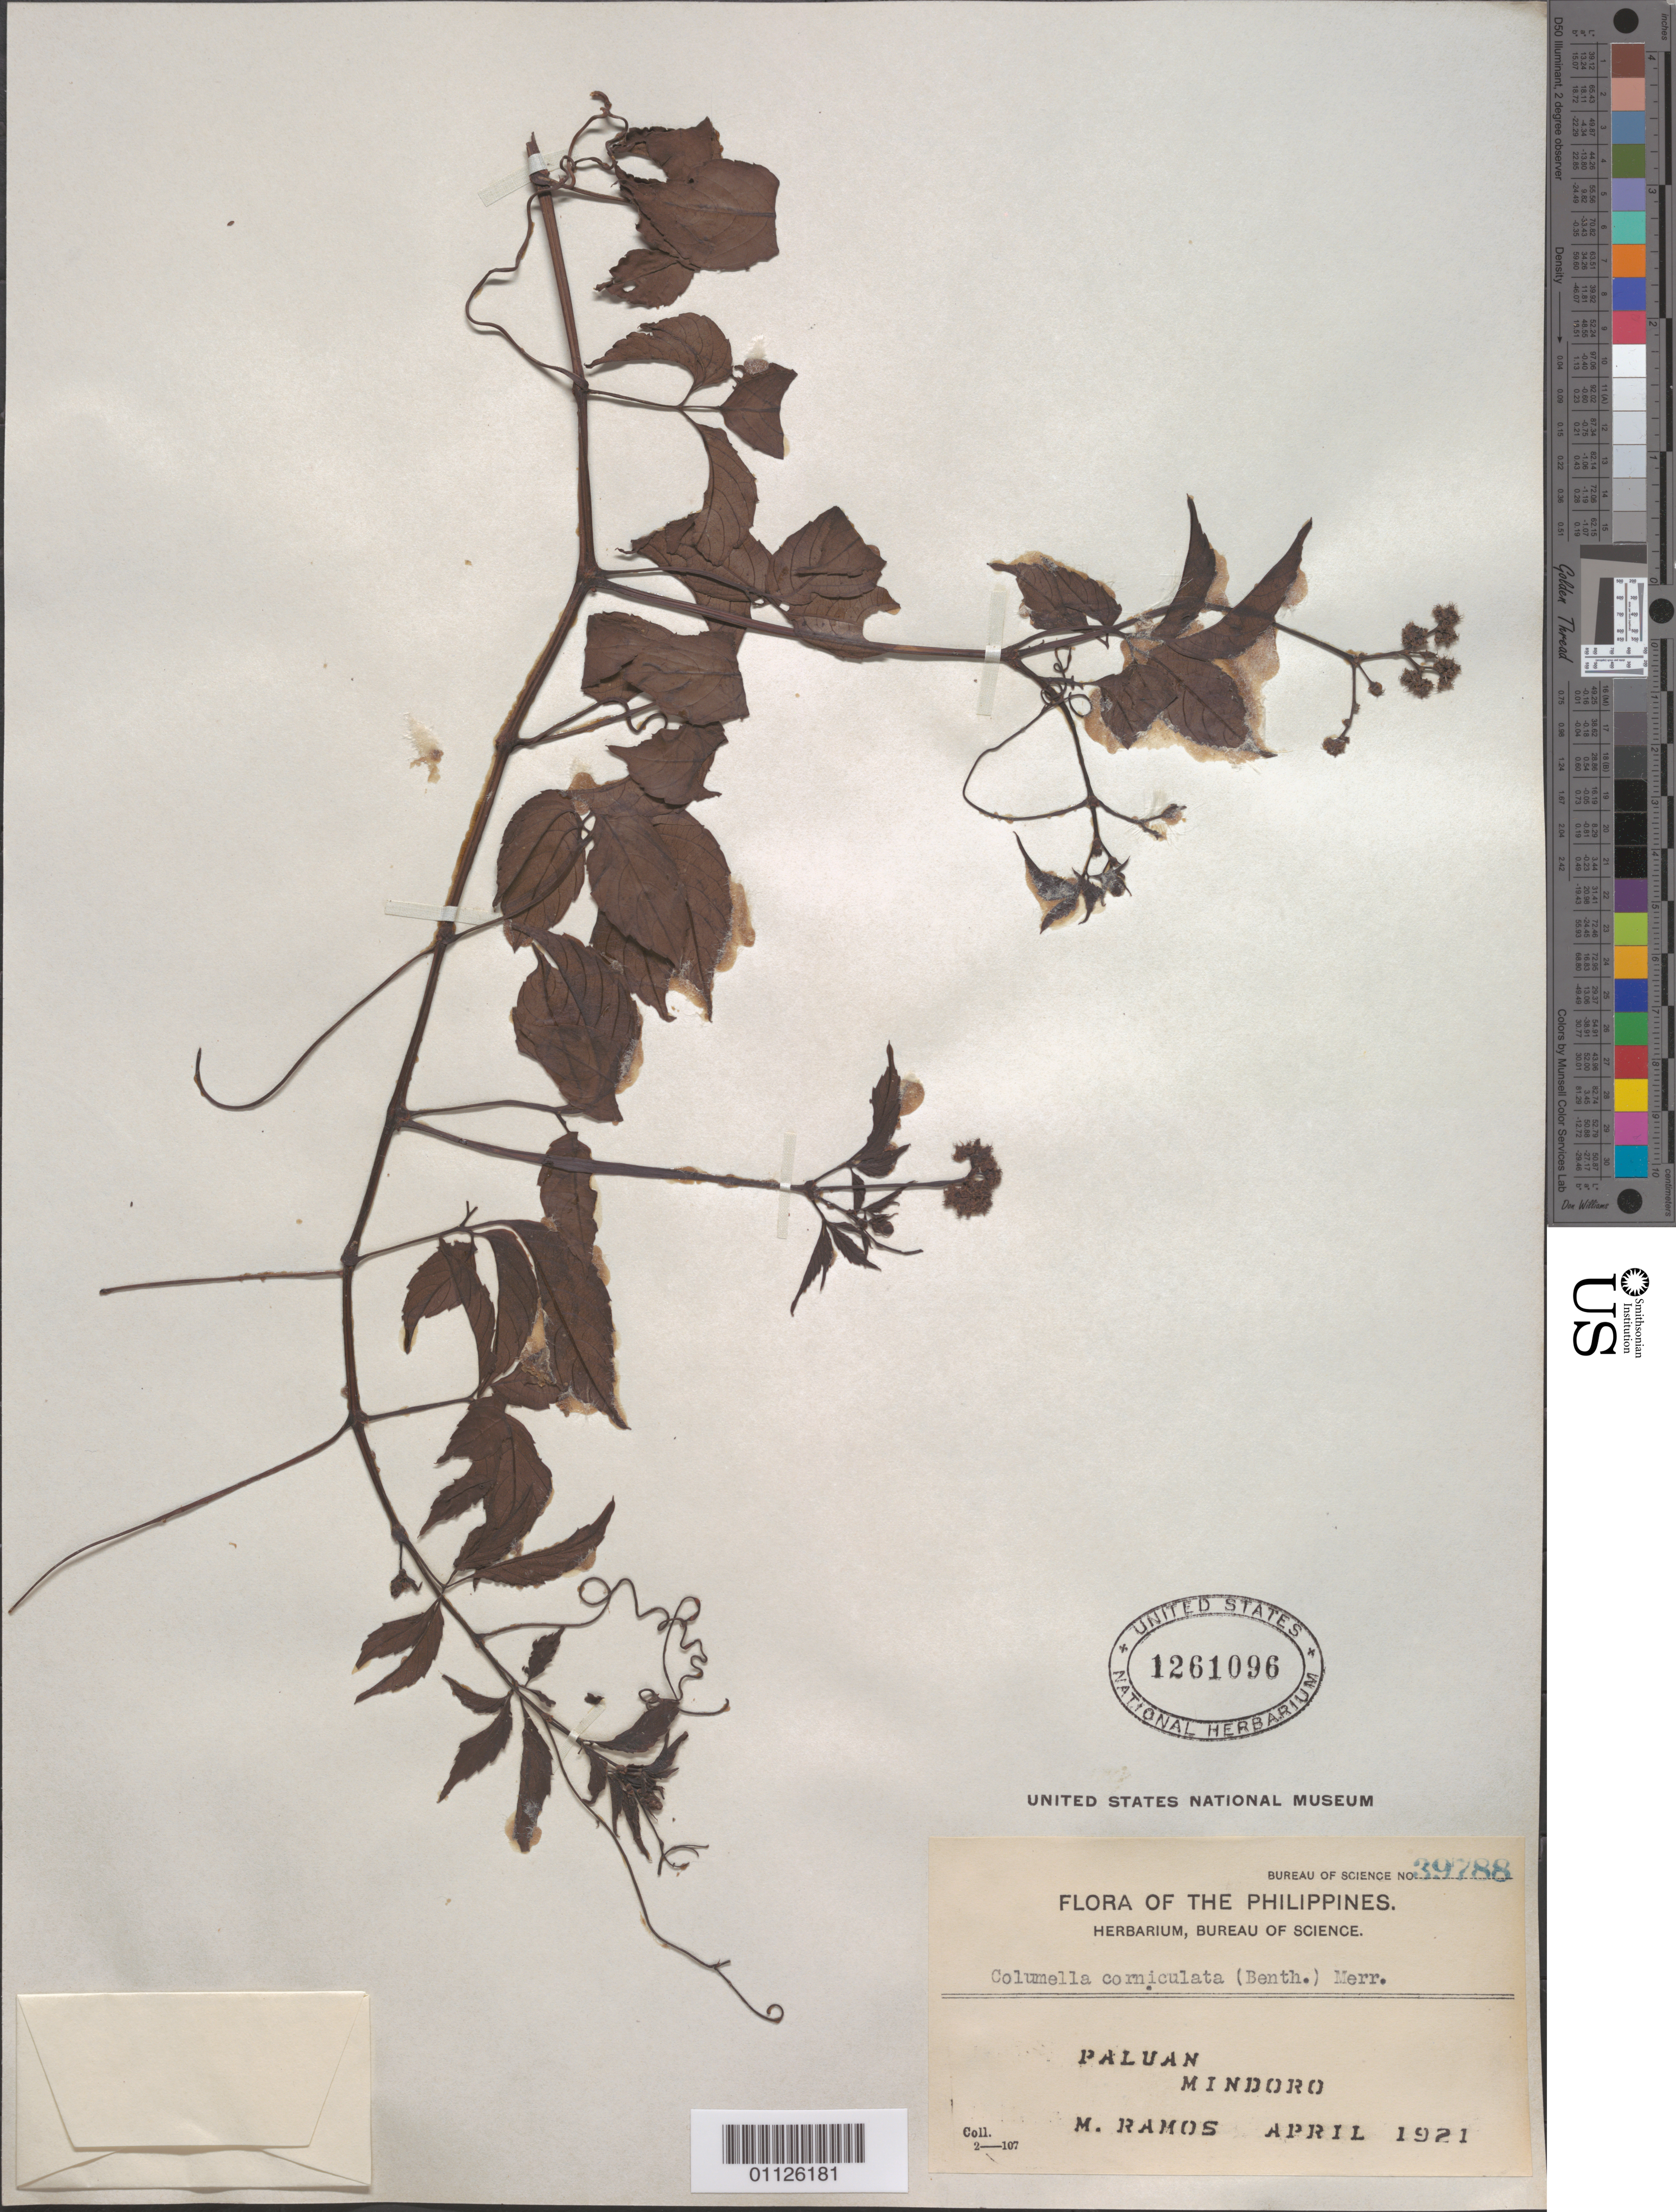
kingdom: Plantae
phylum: Tracheophyta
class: Magnoliopsida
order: Vitales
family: Vitaceae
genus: Cissus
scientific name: Cissus corniculata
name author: (Benth.) Planch.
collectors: M. Ramos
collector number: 39788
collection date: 1921-04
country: Philippines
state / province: Mimaropa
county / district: Mindoro Occidental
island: Mindoro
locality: Paluan.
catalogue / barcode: US 1261096